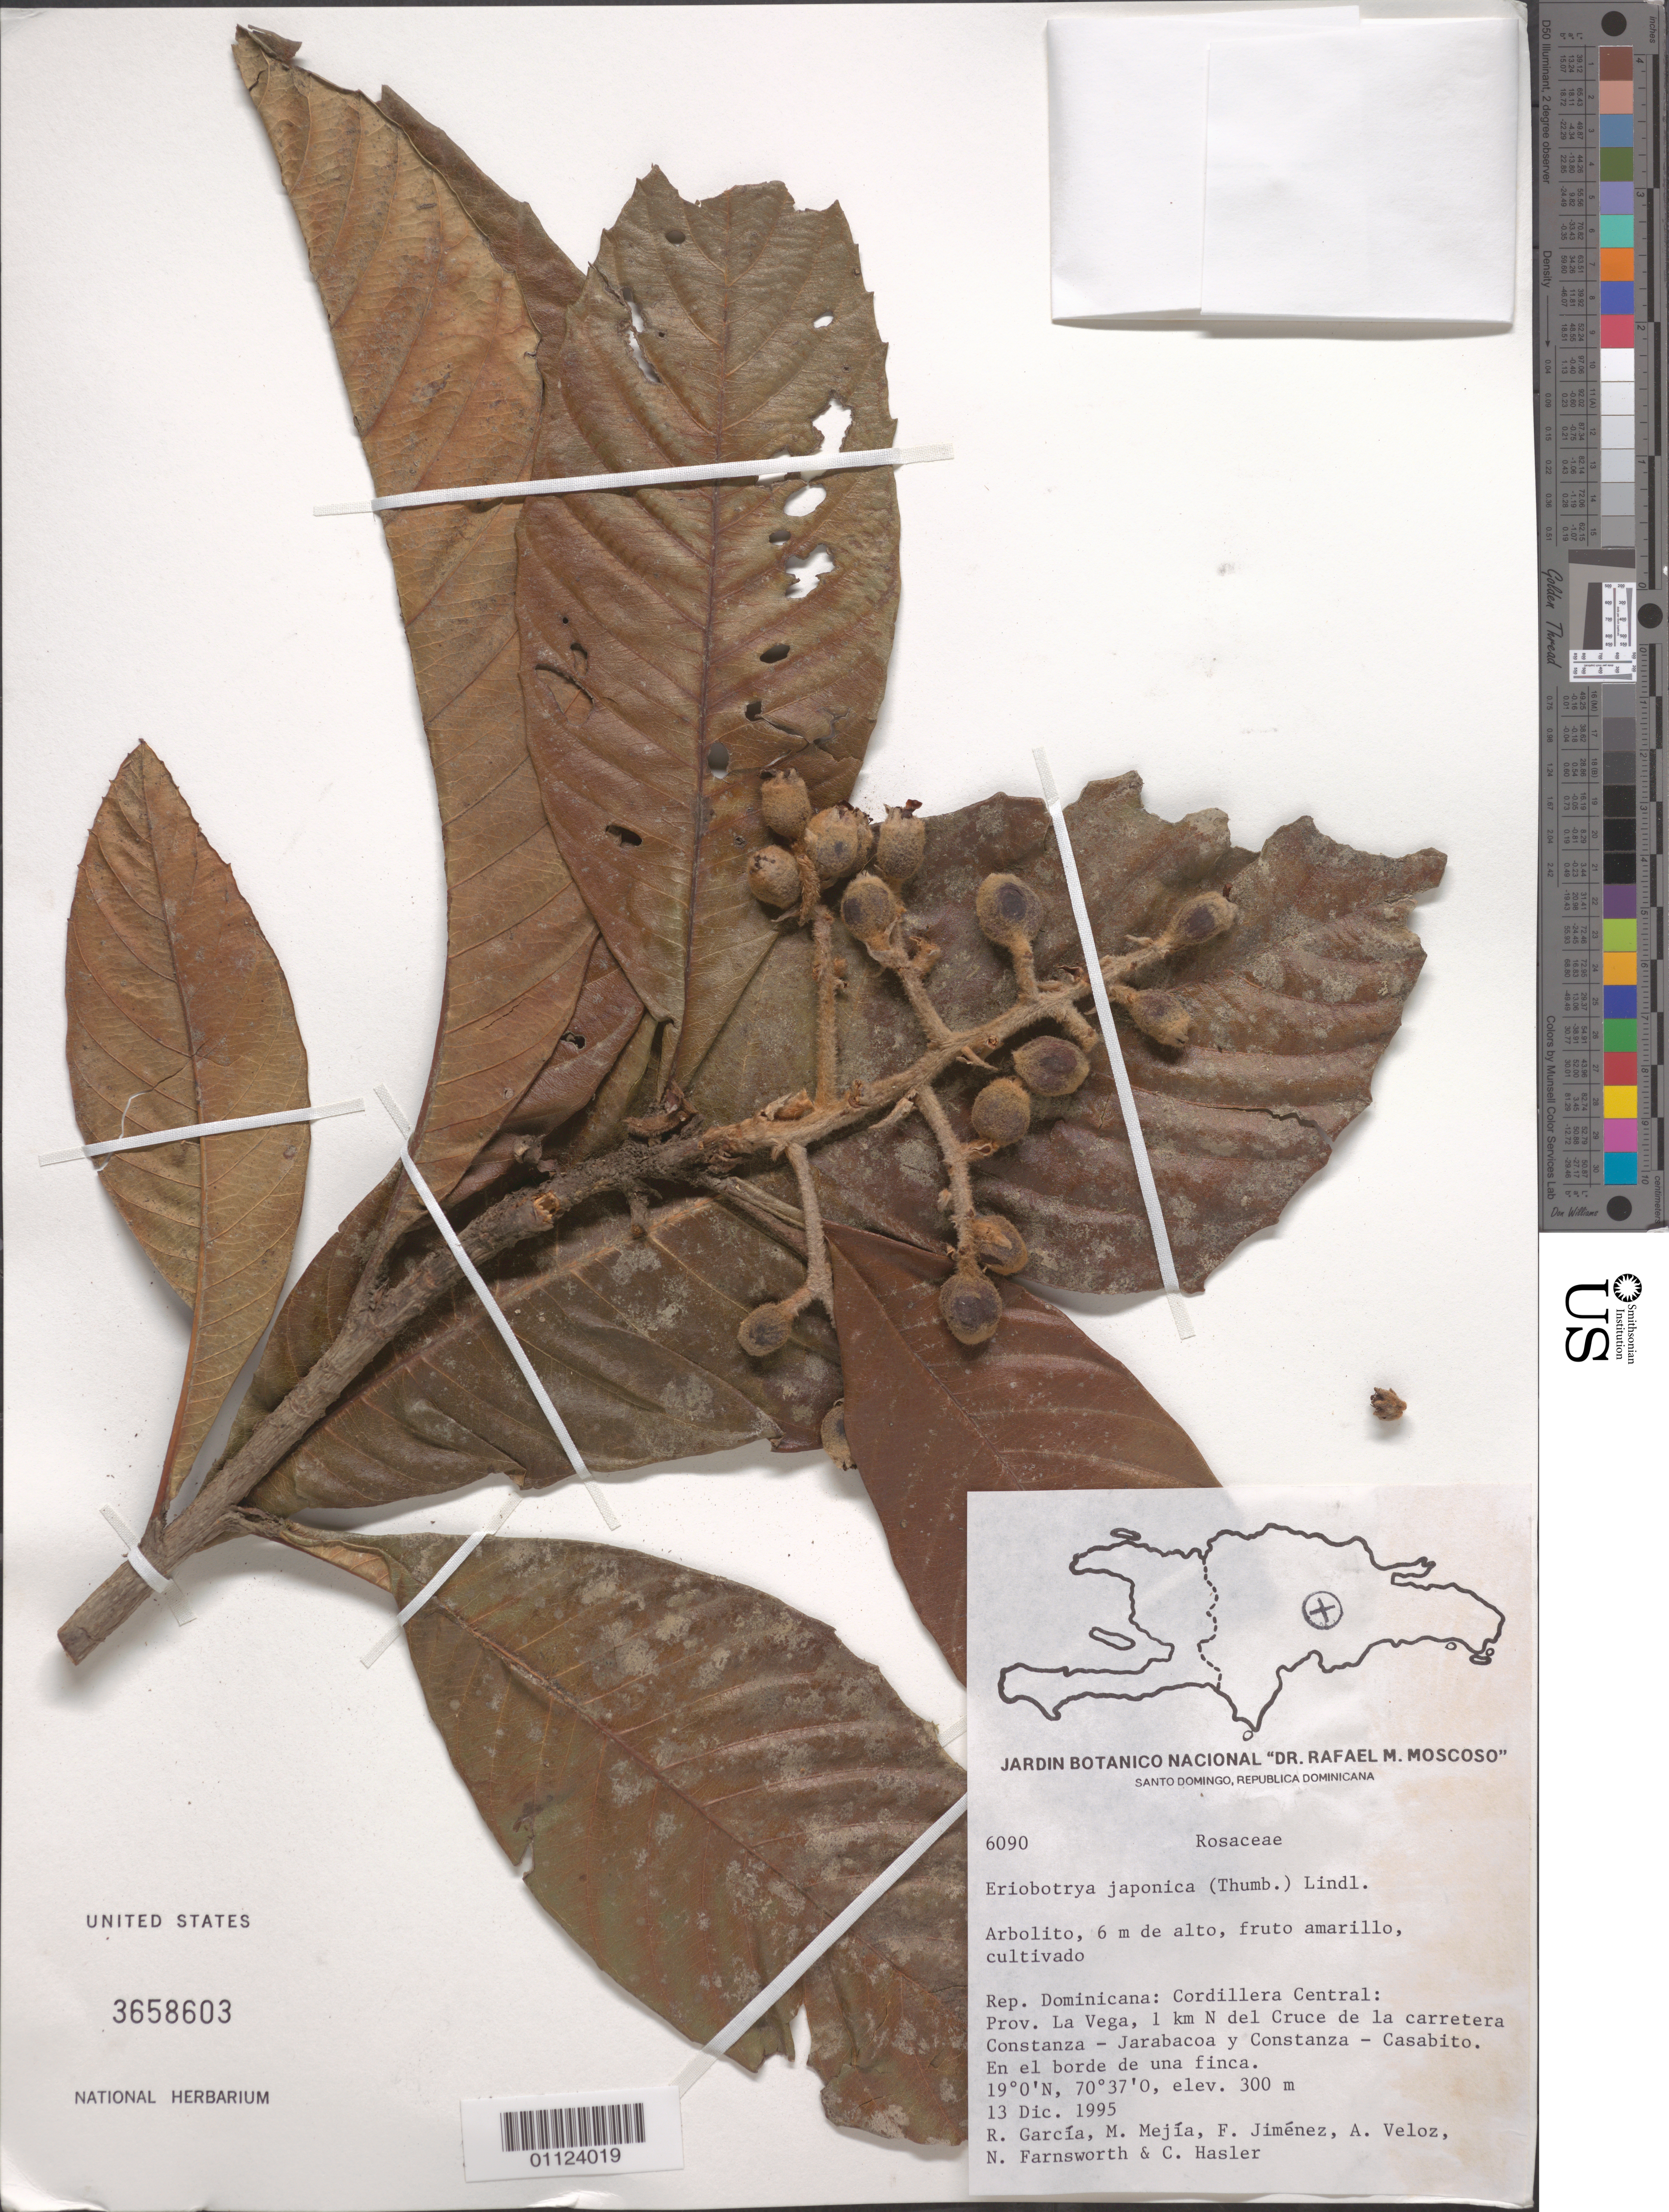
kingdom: Plantae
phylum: Tracheophyta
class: Magnoliopsida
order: Rosales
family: Rosaceae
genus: Rhaphiolepis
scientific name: Rhaphiolepis bibas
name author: (Lour.) Galasso & Banfi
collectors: R. G. García, M. Mejia, A. Veloz, N. Farnsworth, C. Hasler & F. Jiménez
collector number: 6090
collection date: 1995-12-13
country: Dominican Republic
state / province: La Vega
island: Hispaniola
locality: Cordillera Central, 1 km N del Cruce de la carretera Constanza - Jarabacoa y Constanza - Casabito.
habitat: En el borde de una finca. Cultivated.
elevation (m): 300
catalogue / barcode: US 3658603